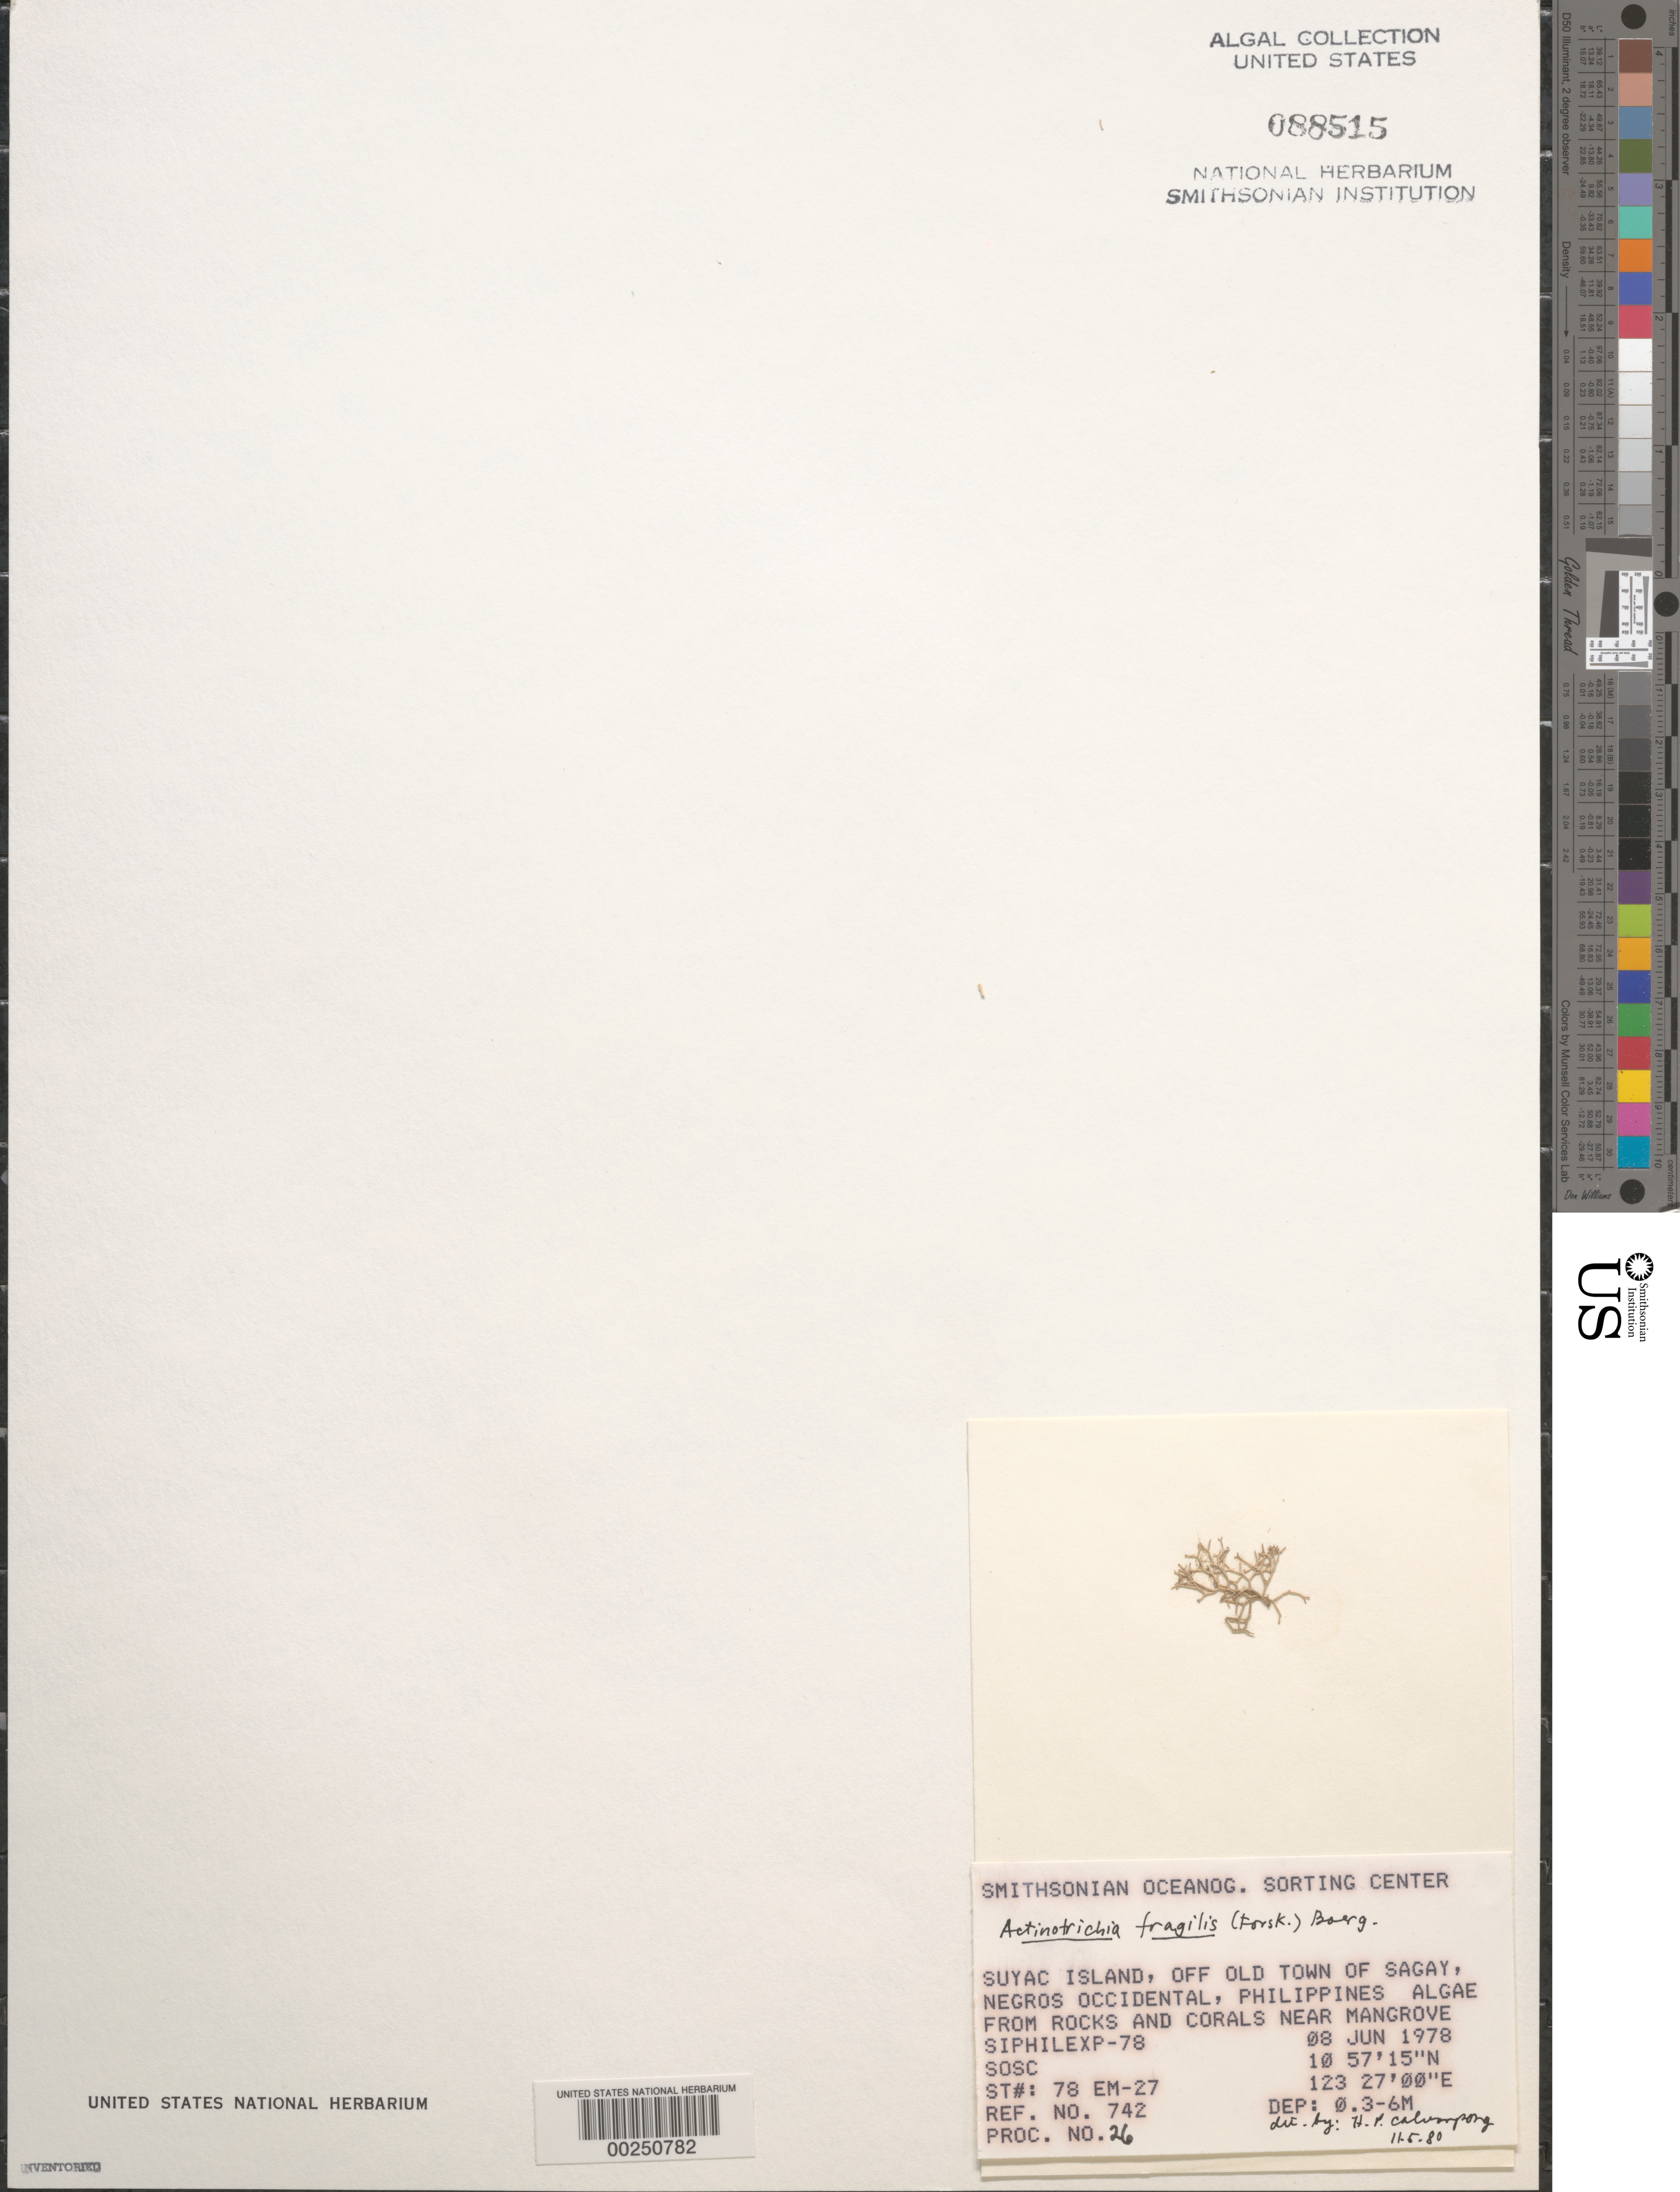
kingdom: Plantae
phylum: Rhodophyta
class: Florideophyceae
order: Nemaliales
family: Galaxauraceae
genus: Actinotrichia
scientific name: Actinotrichia fragilis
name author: (Forssk.) Børgesen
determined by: Calumpong, H. P.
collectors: SOSC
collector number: Station 78 Em-27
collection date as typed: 08 Jun 1978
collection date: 1978-06-08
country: Philippines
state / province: Western Visayas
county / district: Negros Occidental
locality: Suyac island, off sagay, negros occidental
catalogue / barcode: US 88515